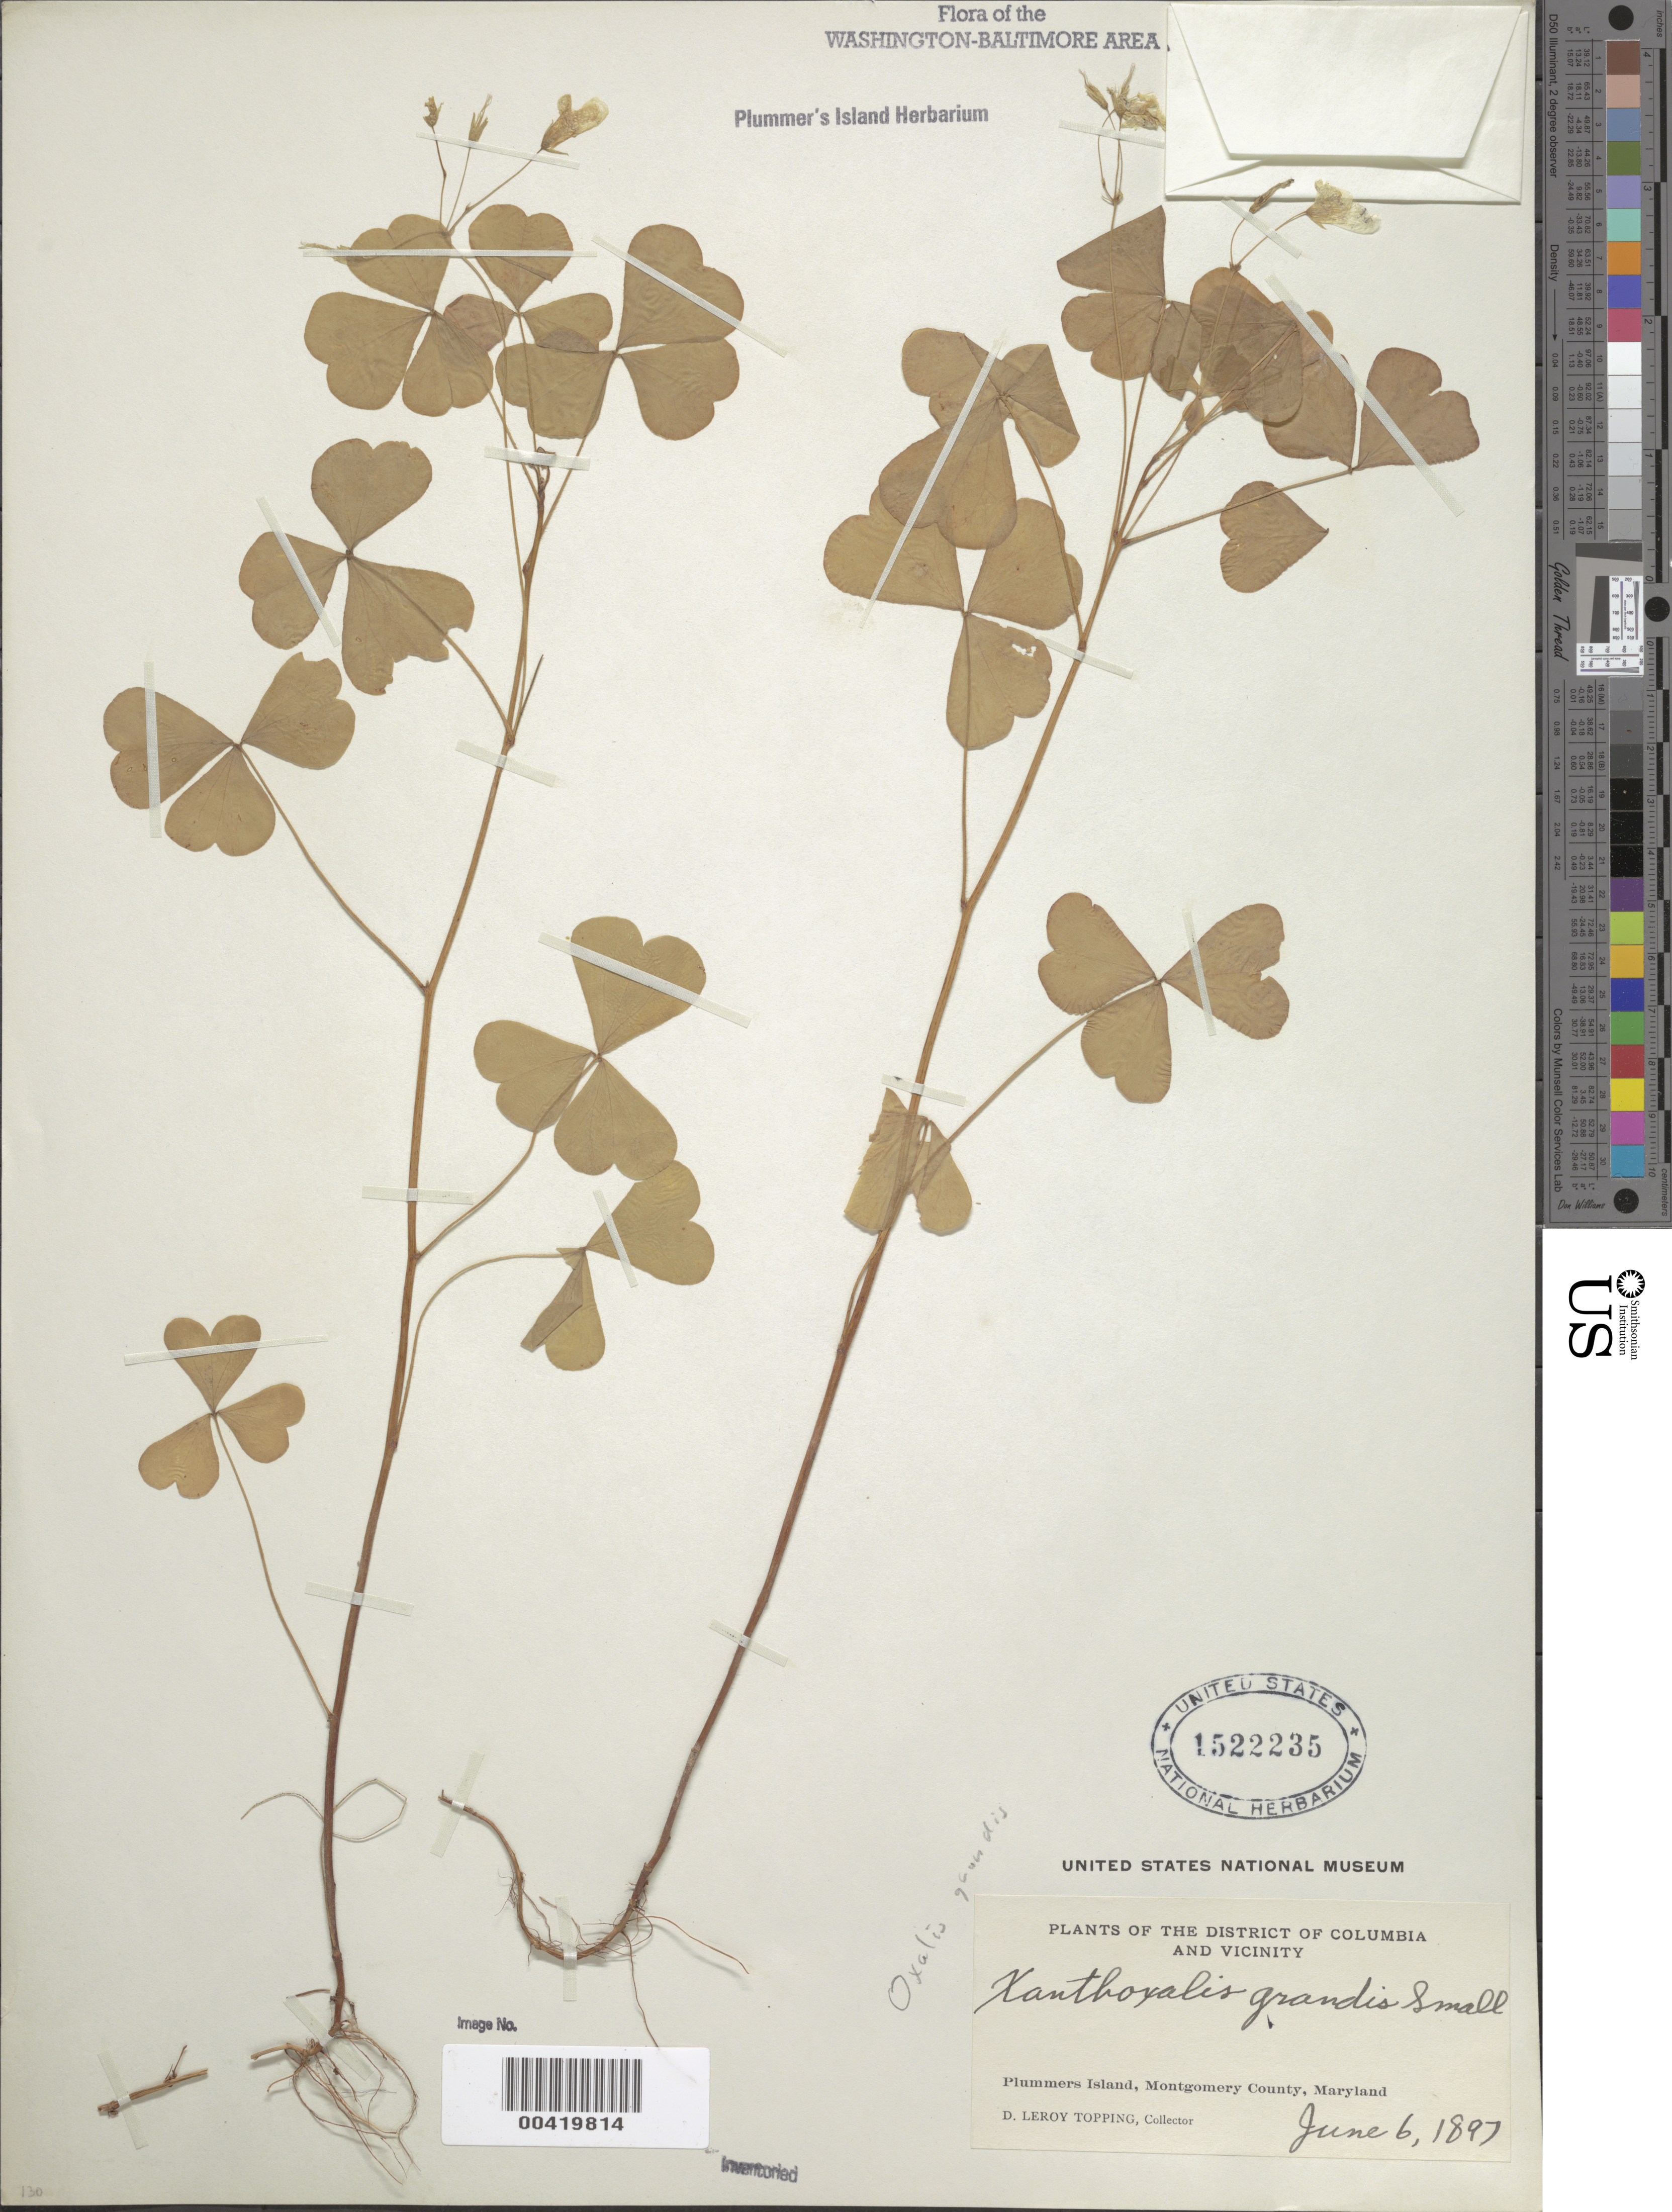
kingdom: Plantae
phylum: Tracheophyta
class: Magnoliopsida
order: Oxalidales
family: Oxalidaceae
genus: Oxalis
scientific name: Oxalis grandis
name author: Small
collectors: D. L. Topping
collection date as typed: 06 Jun 1897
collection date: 1897-06-06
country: United States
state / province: Maryland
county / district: Montgomery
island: Plummers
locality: Plummer's Island C. & O. Canal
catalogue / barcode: US 1522235